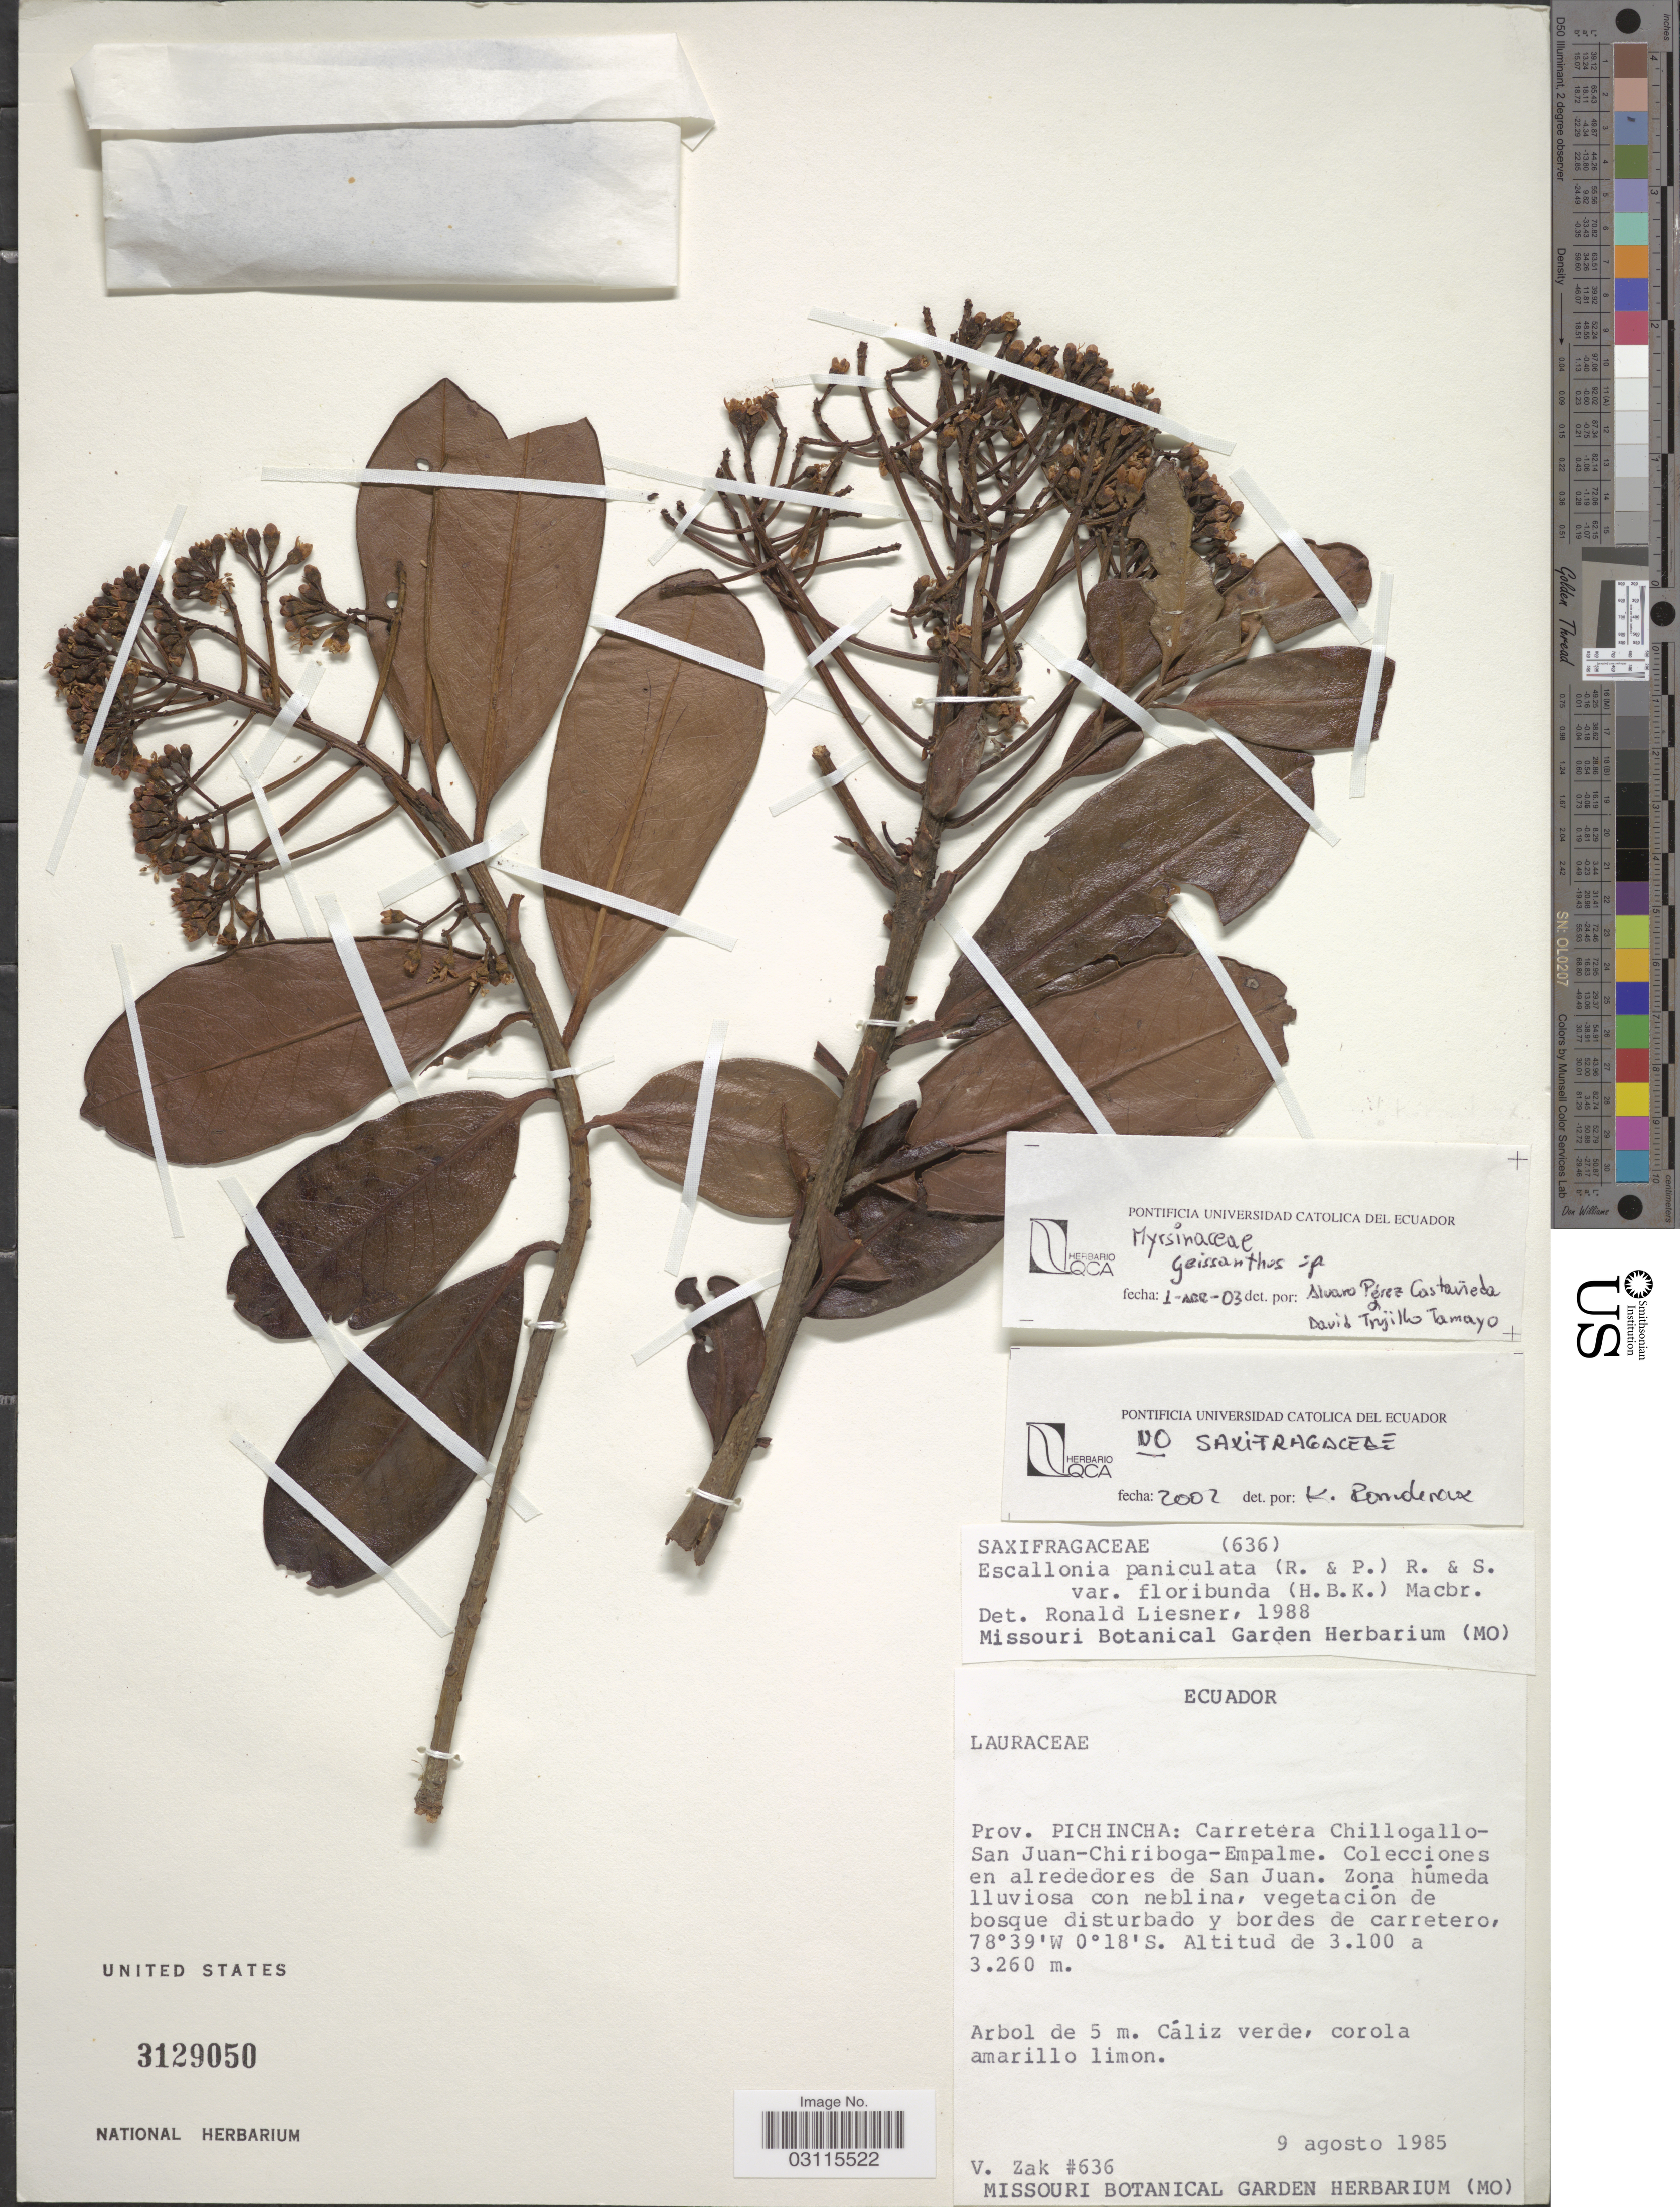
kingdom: Plantae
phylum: Tracheophyta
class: Magnoliopsida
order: Ericales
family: Primulaceae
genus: Geissanthus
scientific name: Geissanthus sp.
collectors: V. Zak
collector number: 636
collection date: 1985-08-09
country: Ecuador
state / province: Pichincha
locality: Prov. Pichincha: Carretera Chillogallo-San Juan-Chiriboga-Empalme. Collecciones en alrededores de San Juan.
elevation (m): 3100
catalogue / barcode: US 3129050